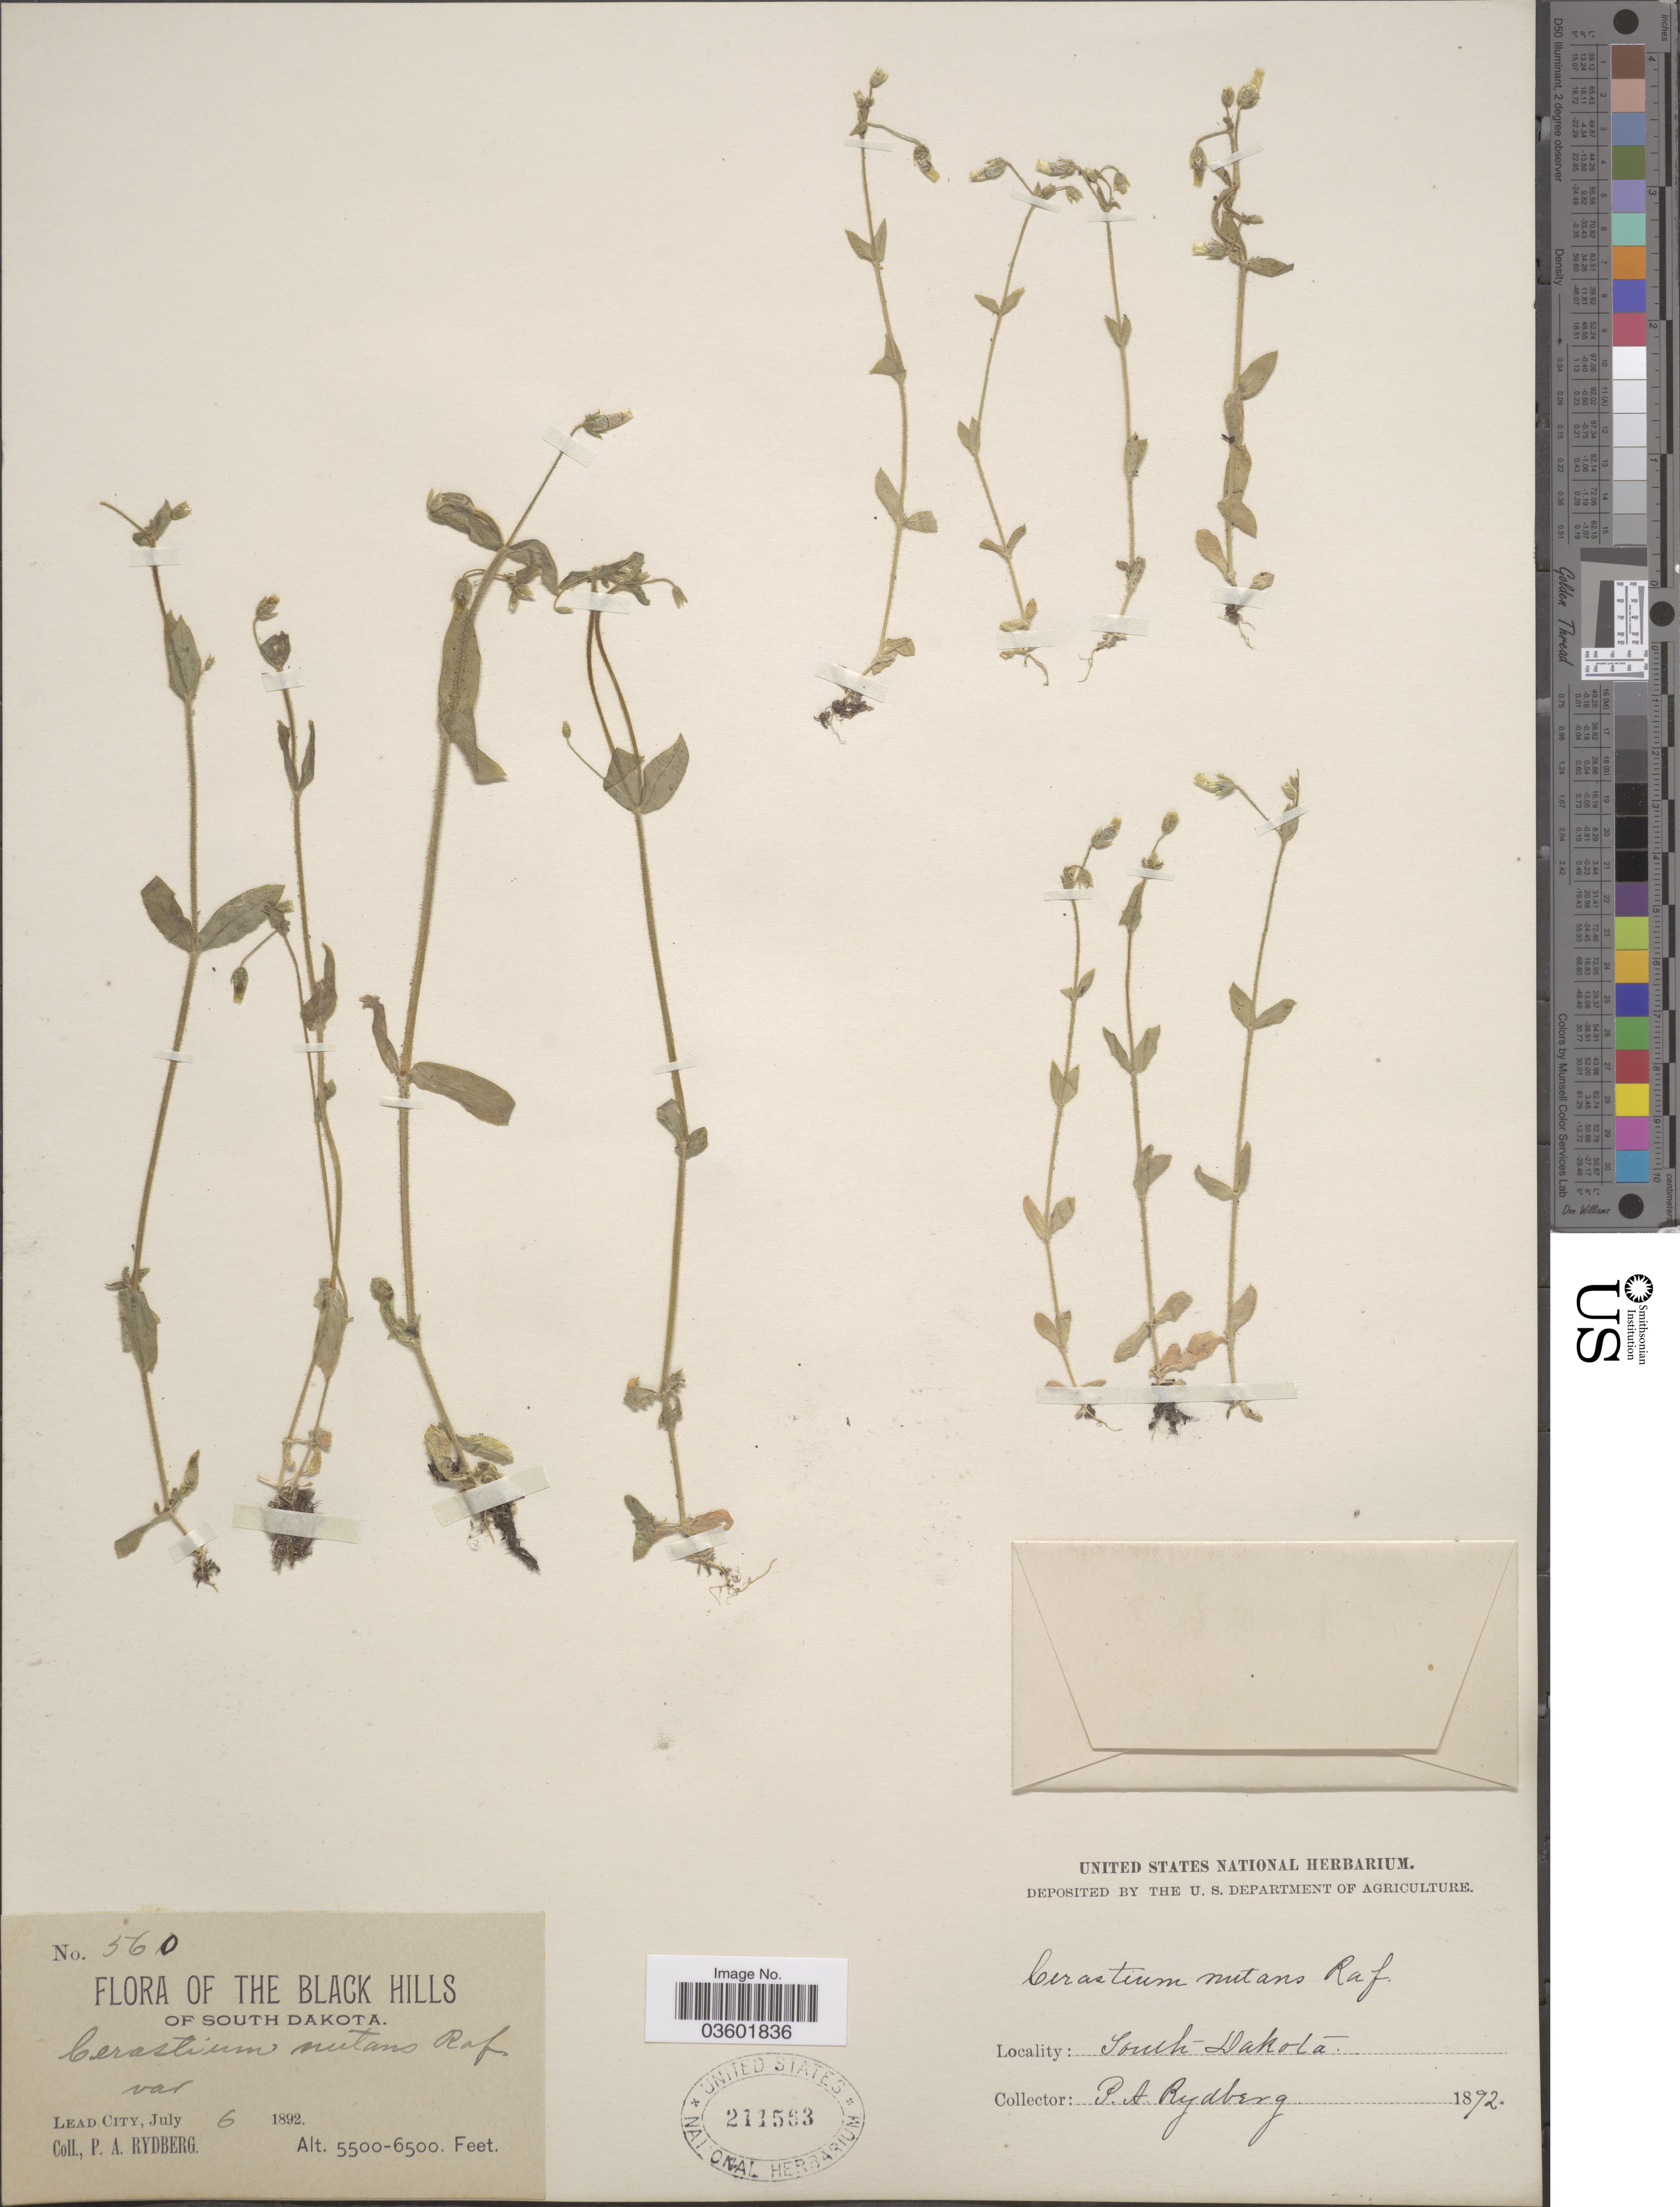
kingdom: Plantae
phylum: Tracheophyta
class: Magnoliopsida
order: Caryophyllales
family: Caryophyllaceae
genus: Cerastium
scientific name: Cerastium longipedunculatum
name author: Muhl.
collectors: P. A. Rydberg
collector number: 560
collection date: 1892-07-06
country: United States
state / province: South Dakota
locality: The Black Hills of South Dakkota. Lead City.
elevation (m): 1676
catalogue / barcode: US 211563